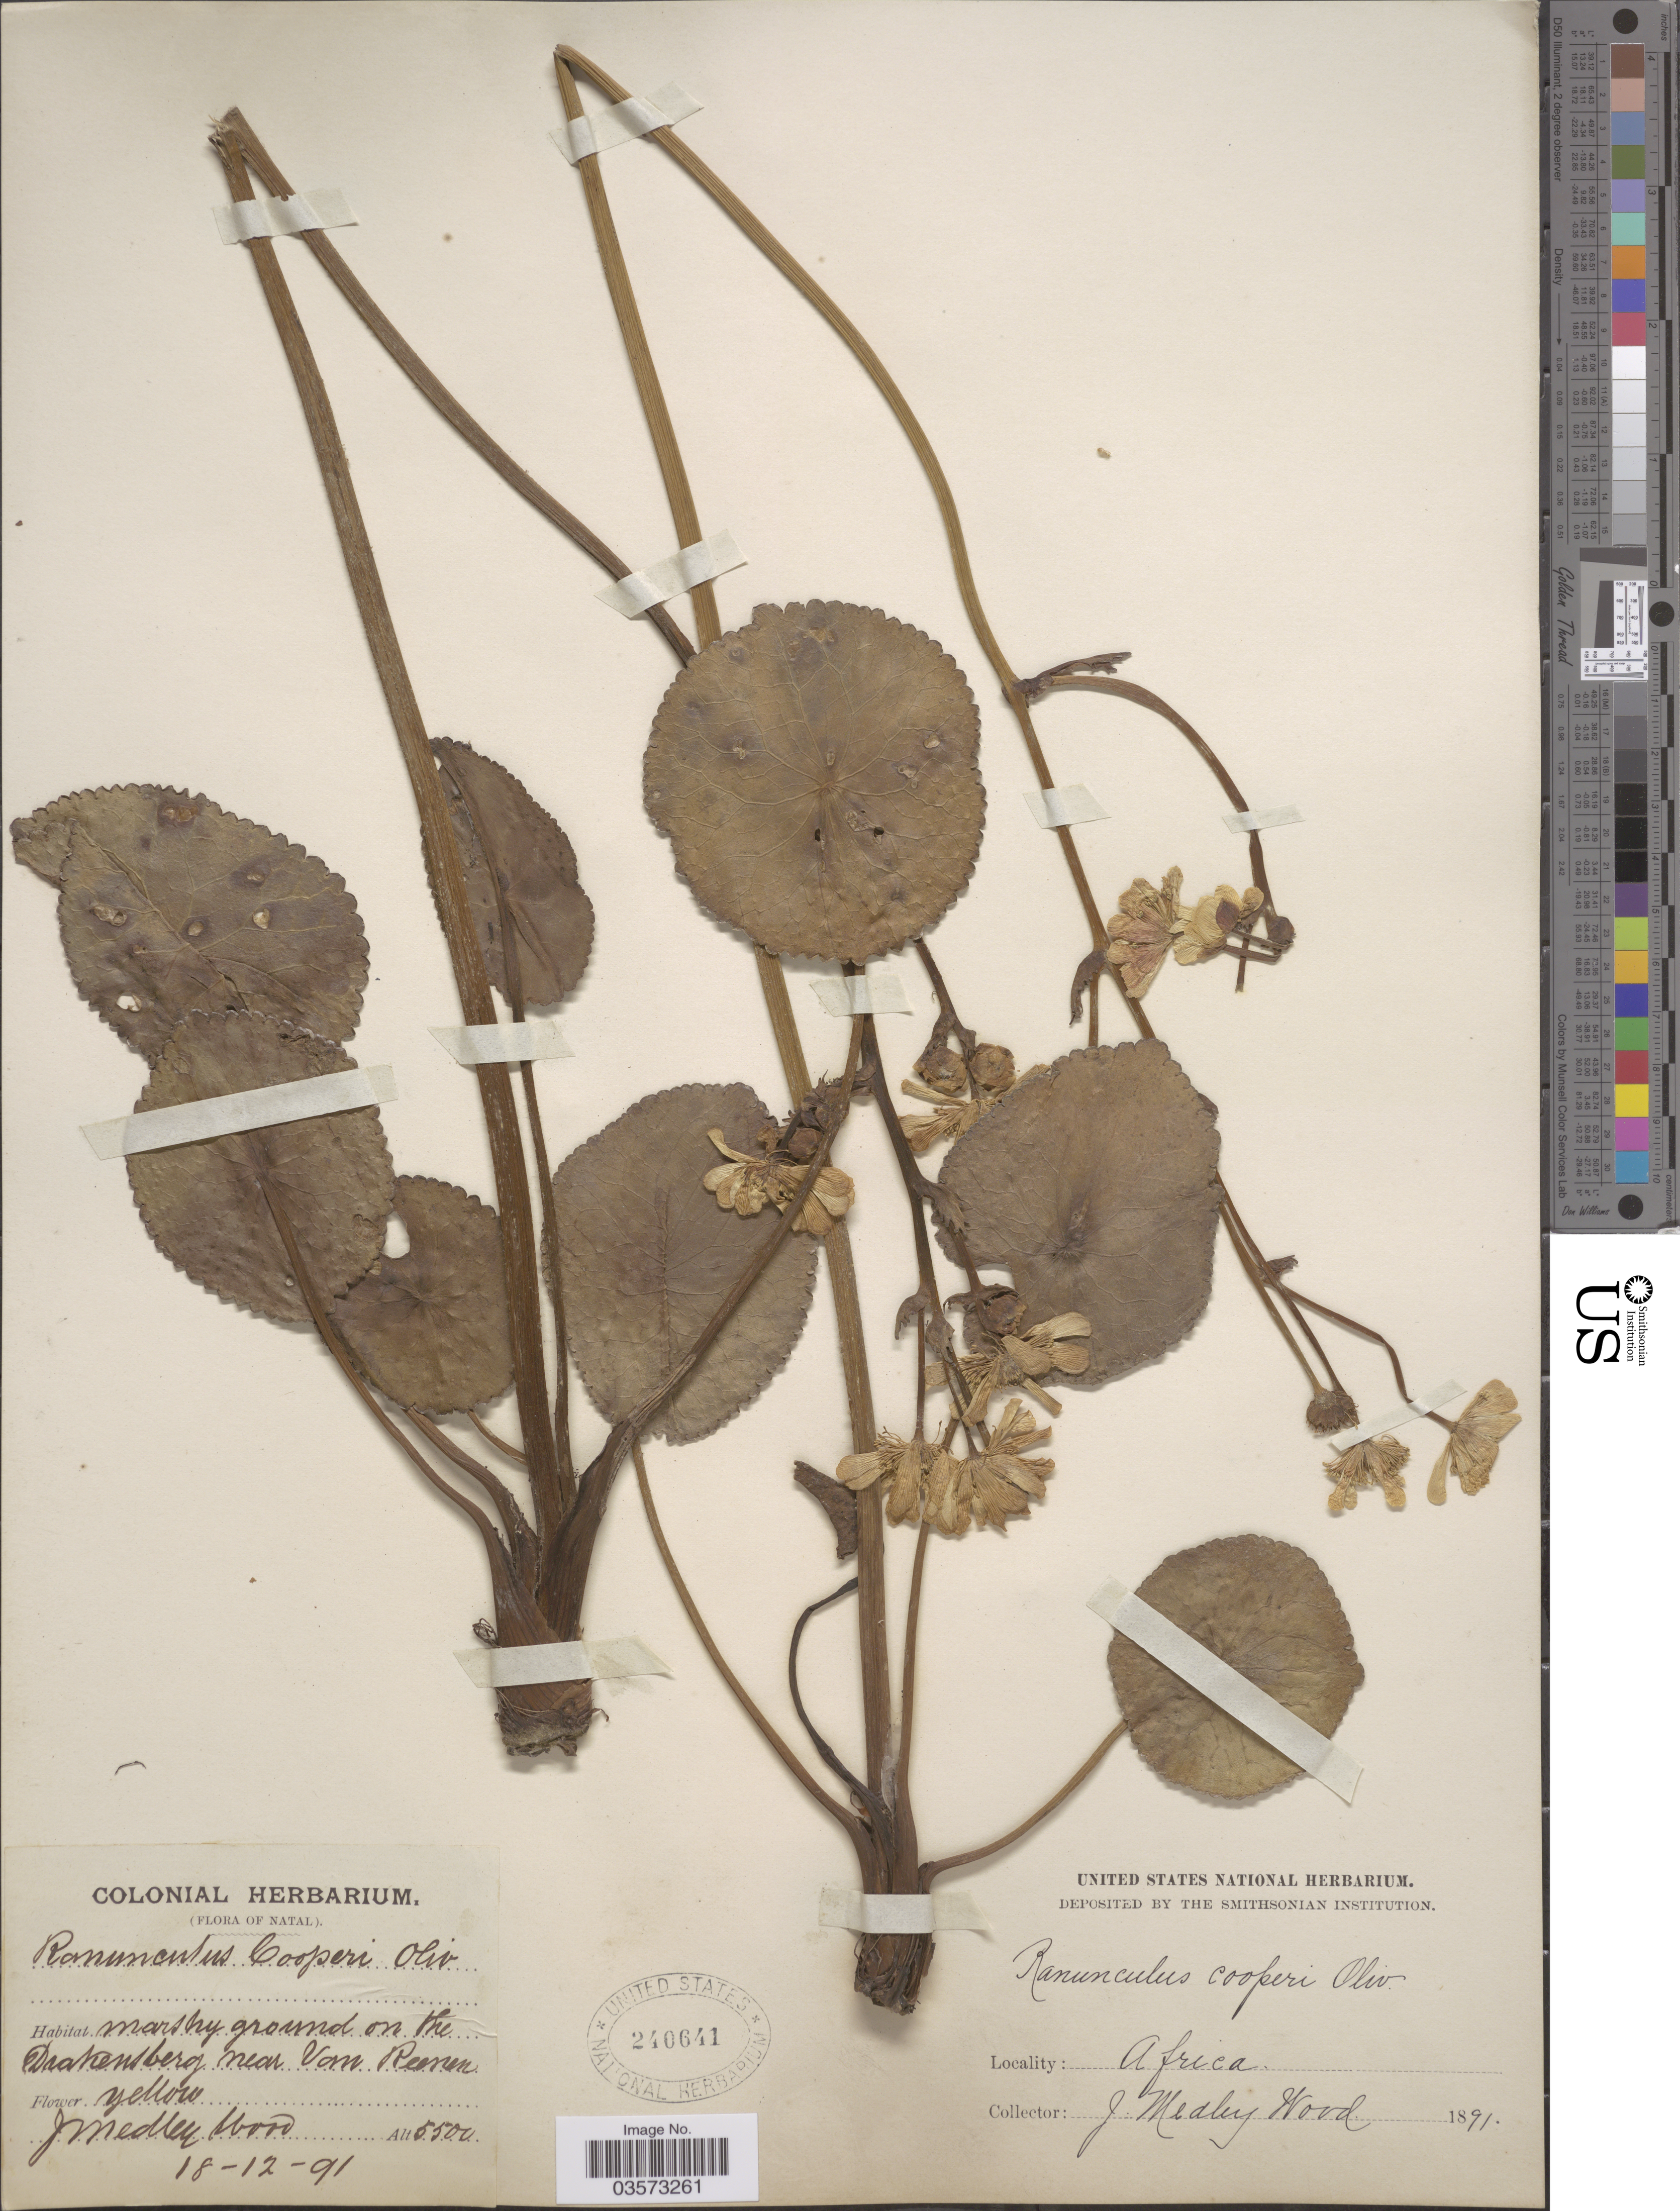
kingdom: Plantae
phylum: Tracheophyta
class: Magnoliopsida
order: Ranunculales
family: Ranunculaceae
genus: Ranunculus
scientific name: Ranunculus cooperi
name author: Oliv.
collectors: J. M. Wood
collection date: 1891-12-18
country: South Africa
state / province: KwaZulu-Natal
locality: Natal. Marshy ground on the Drakensberg near Van Reenen.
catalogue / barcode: US 240641